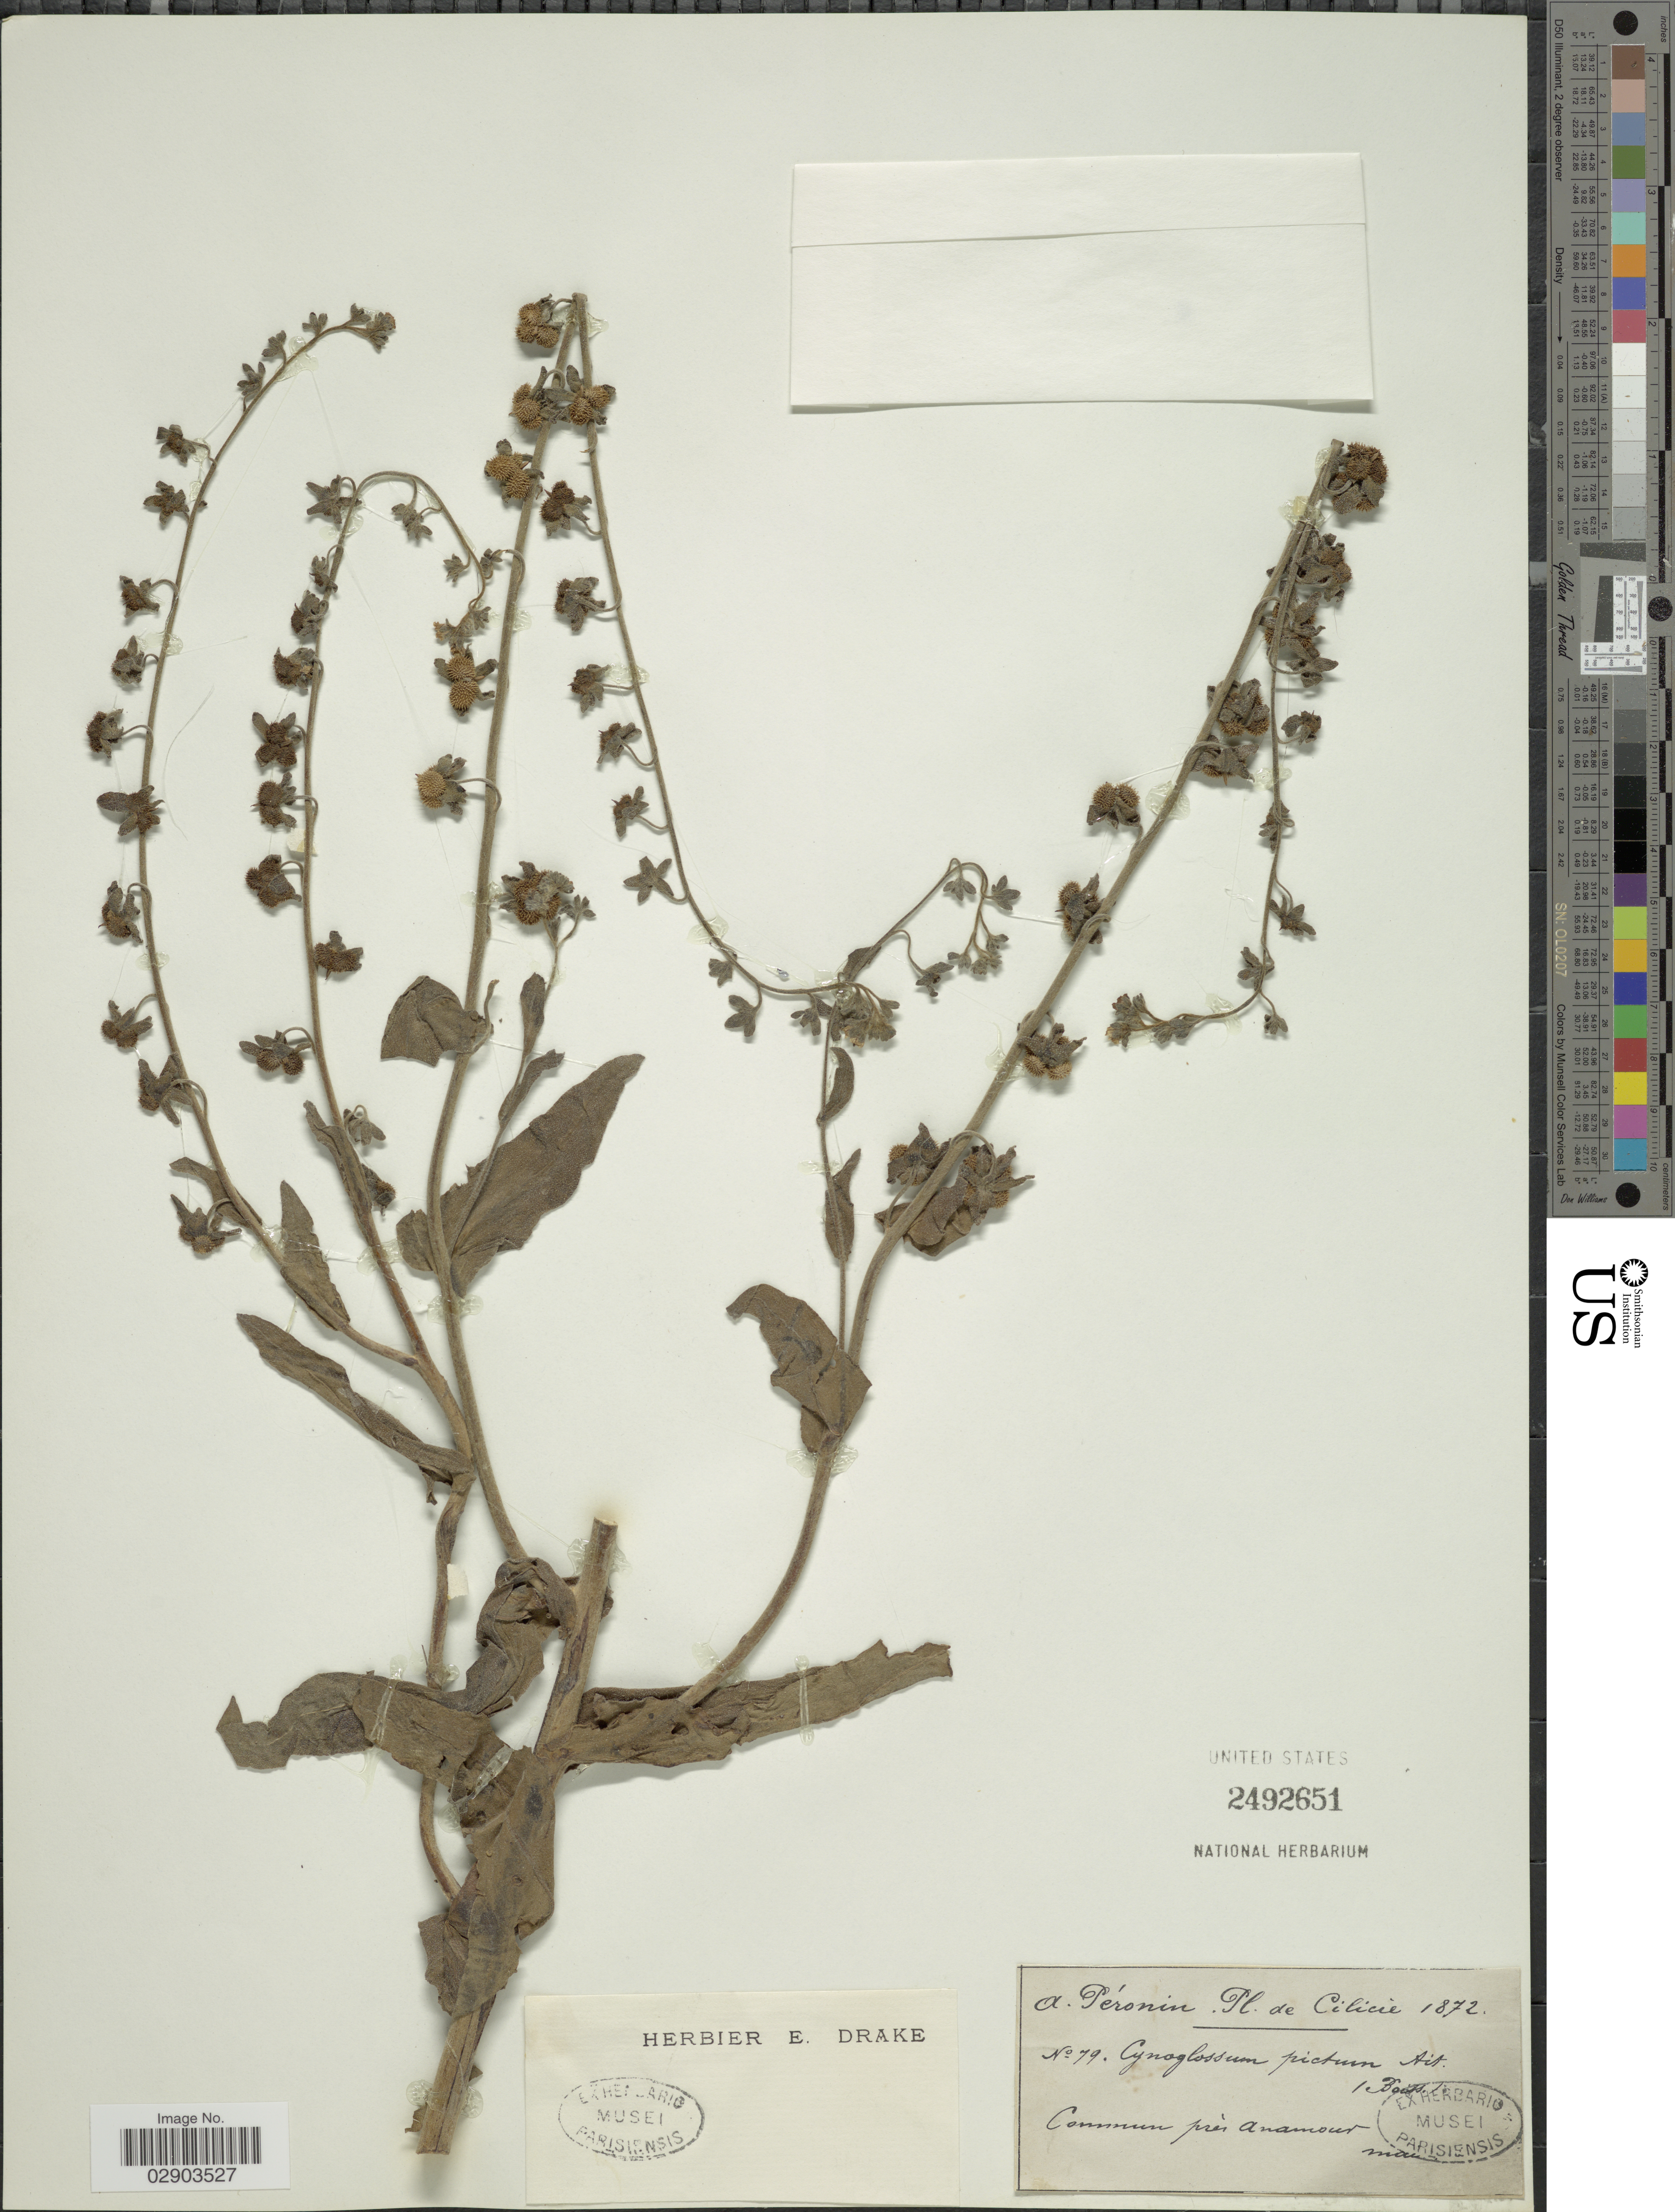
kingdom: Plantae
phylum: Tracheophyta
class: Magnoliopsida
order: Boraginales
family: Boraginaceae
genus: Cynoglossum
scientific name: Cynoglossum pictum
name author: Aiton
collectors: A. Péronin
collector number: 79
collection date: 1872-05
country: Turkey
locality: Cilicie, Commun près Anamour.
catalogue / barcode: US 2492651